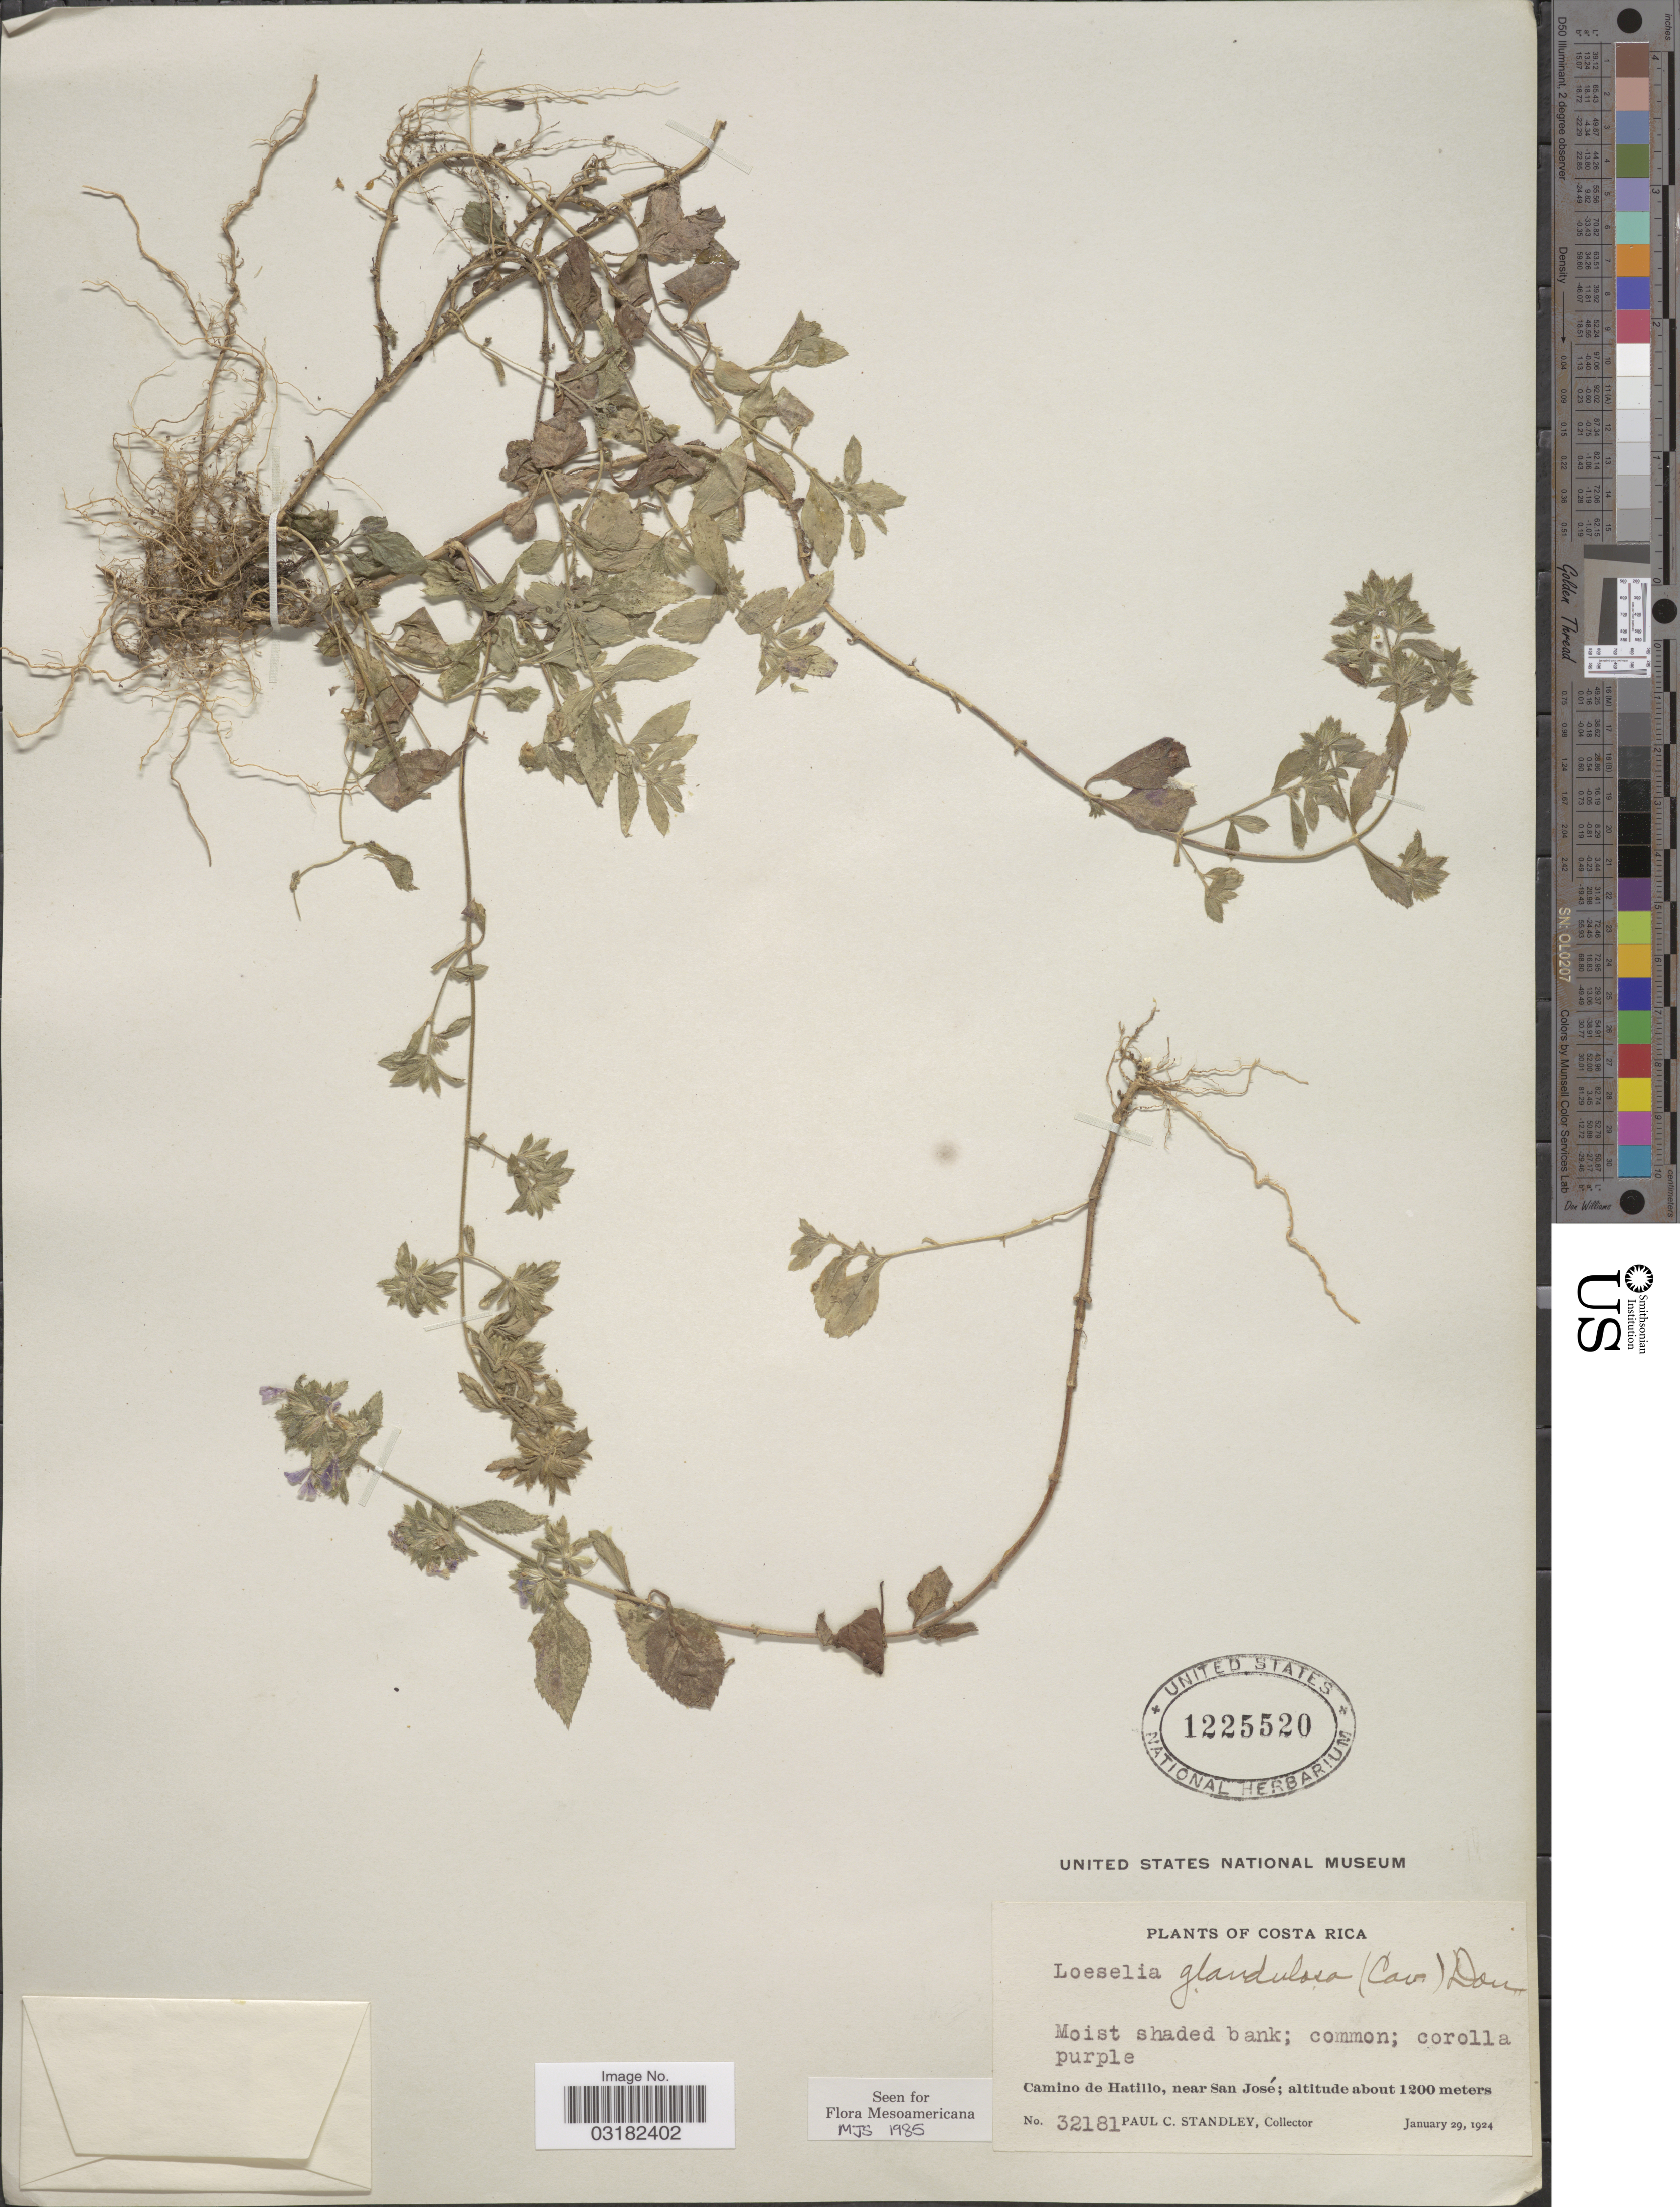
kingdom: Plantae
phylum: Tracheophyta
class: Magnoliopsida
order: Ericales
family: Polemoniaceae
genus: Loeselia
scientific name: Loeselia glandulosa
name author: (Cav.) G. Don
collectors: P. C. Standley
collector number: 32181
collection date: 1924-01-29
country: Costa Rica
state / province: San José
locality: Camino de Hatillo, near San José.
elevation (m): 1200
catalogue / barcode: US 1225520